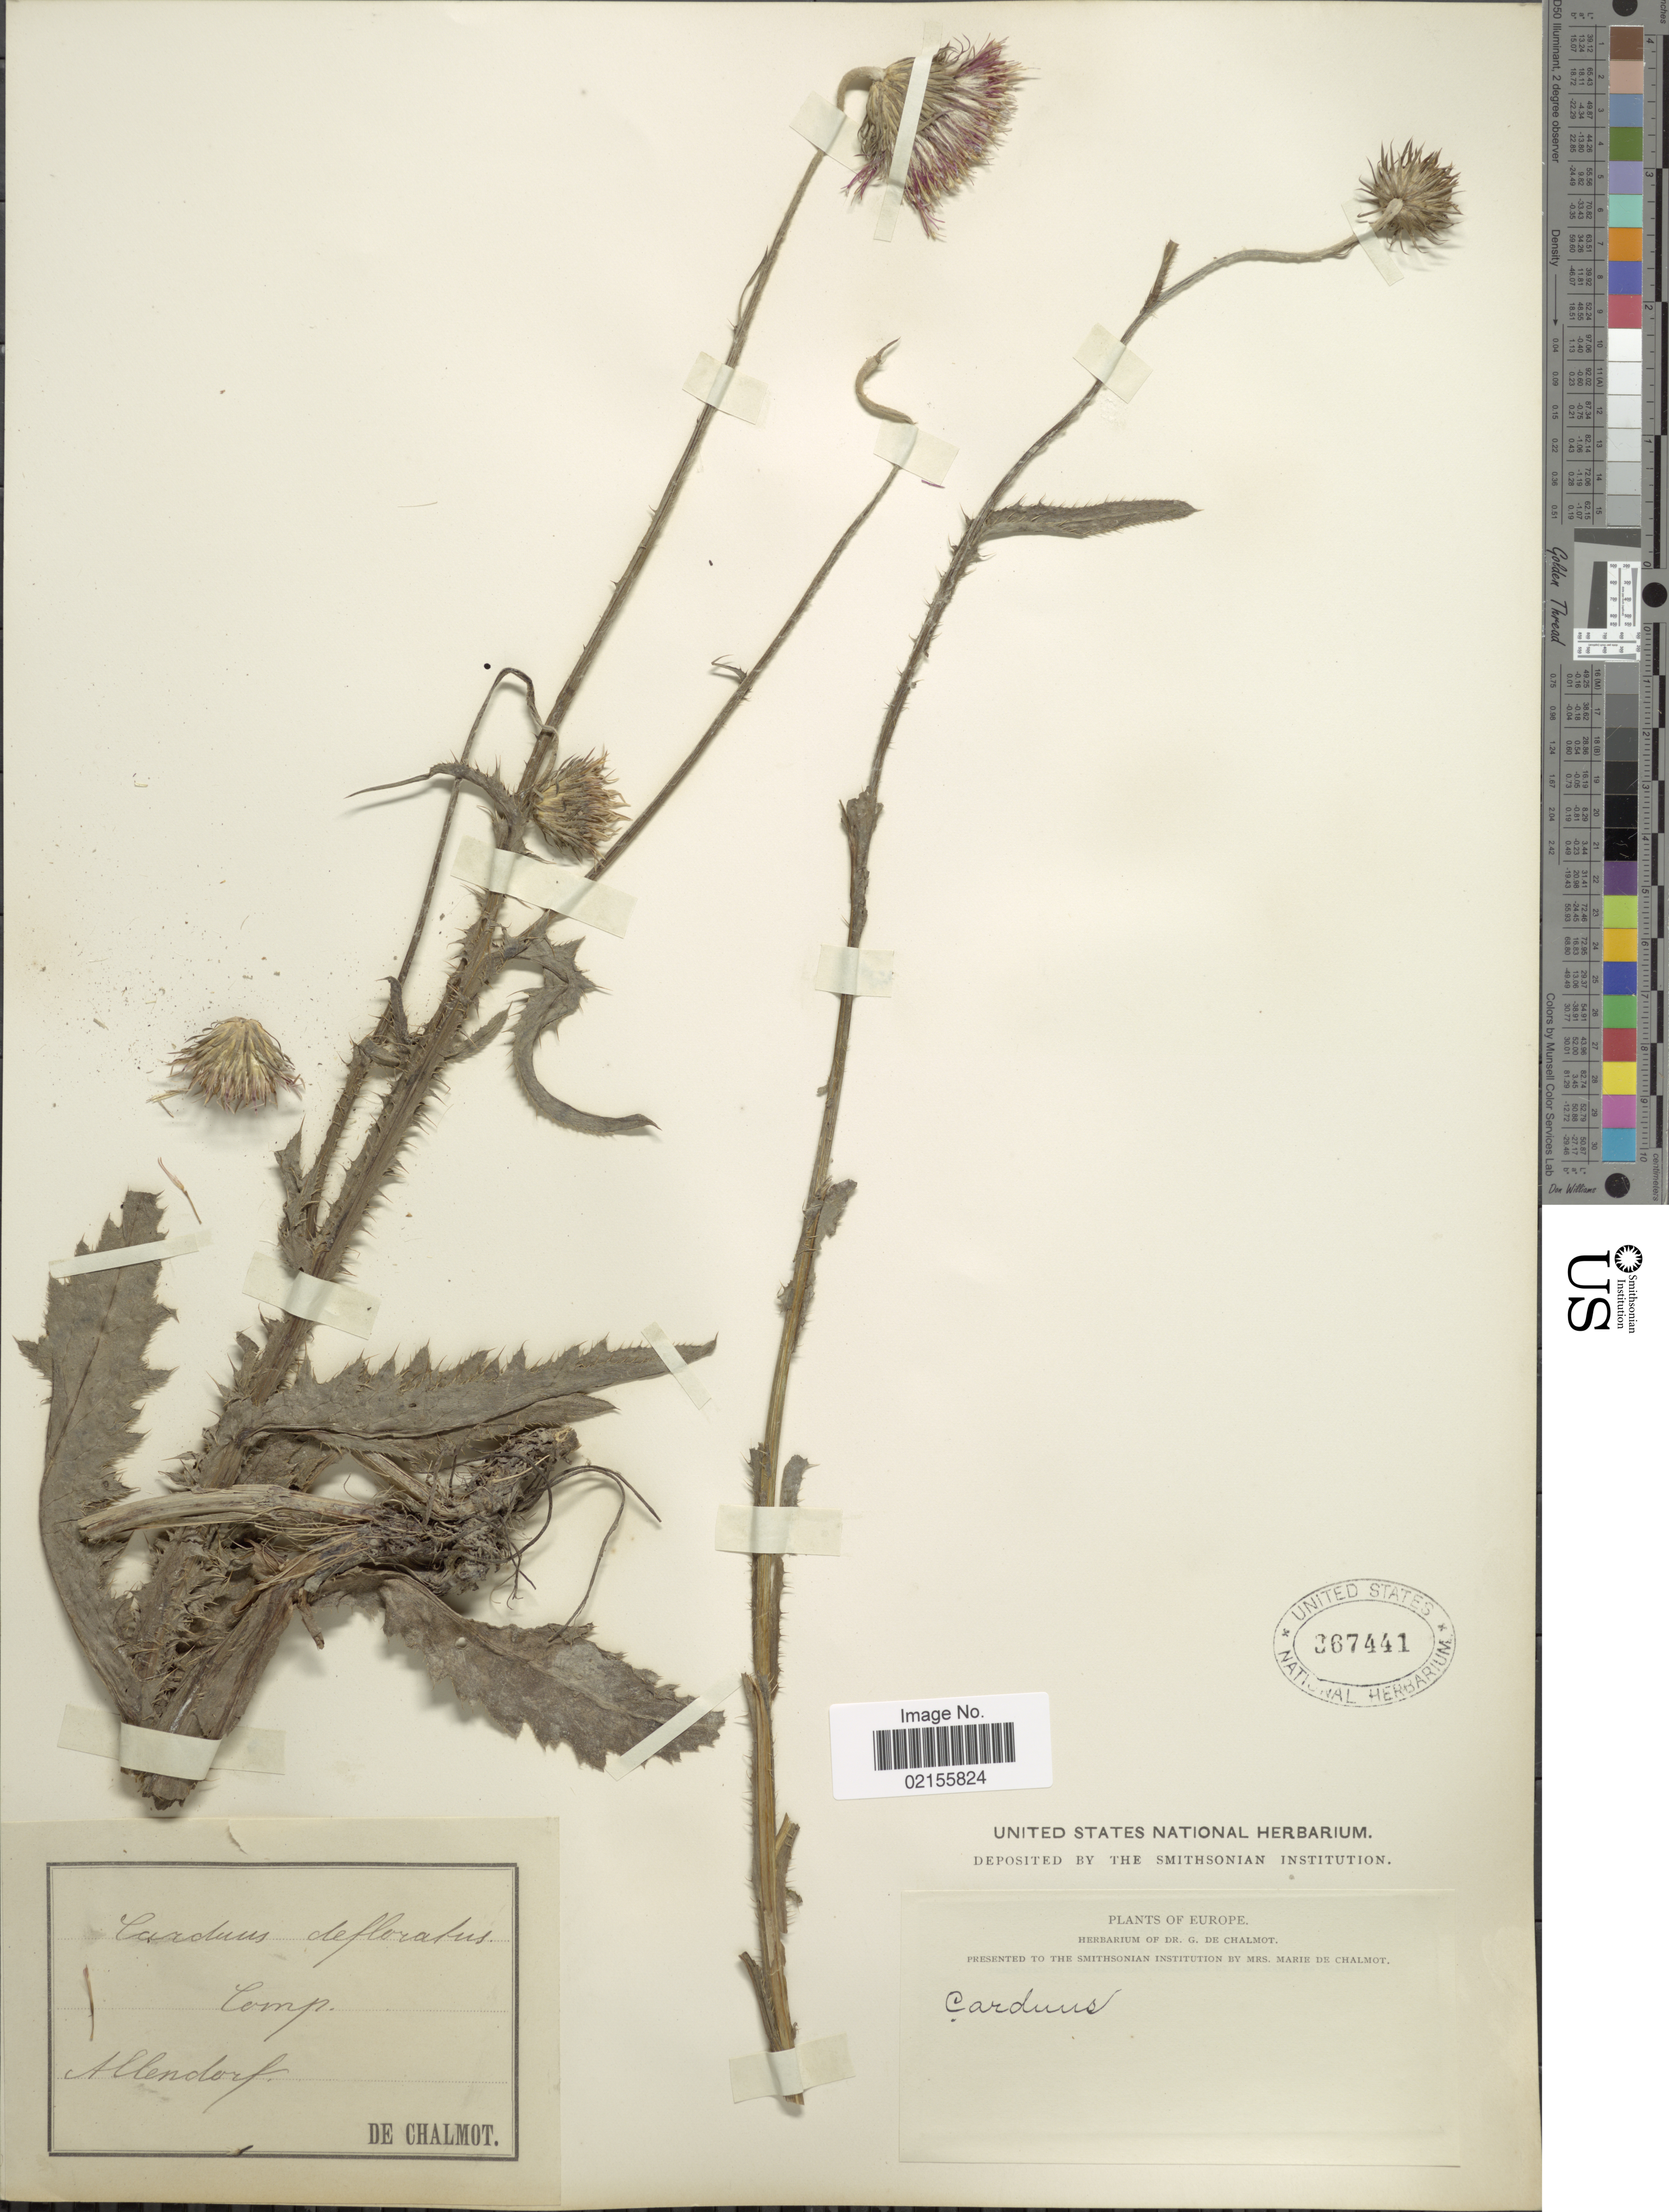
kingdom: Plantae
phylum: Tracheophyta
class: Magnoliopsida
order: Asterales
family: Asteraceae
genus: Carduus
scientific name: Carduus defloratus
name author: L.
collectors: G. de Chalmot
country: Germany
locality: Allendorf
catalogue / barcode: US 367441